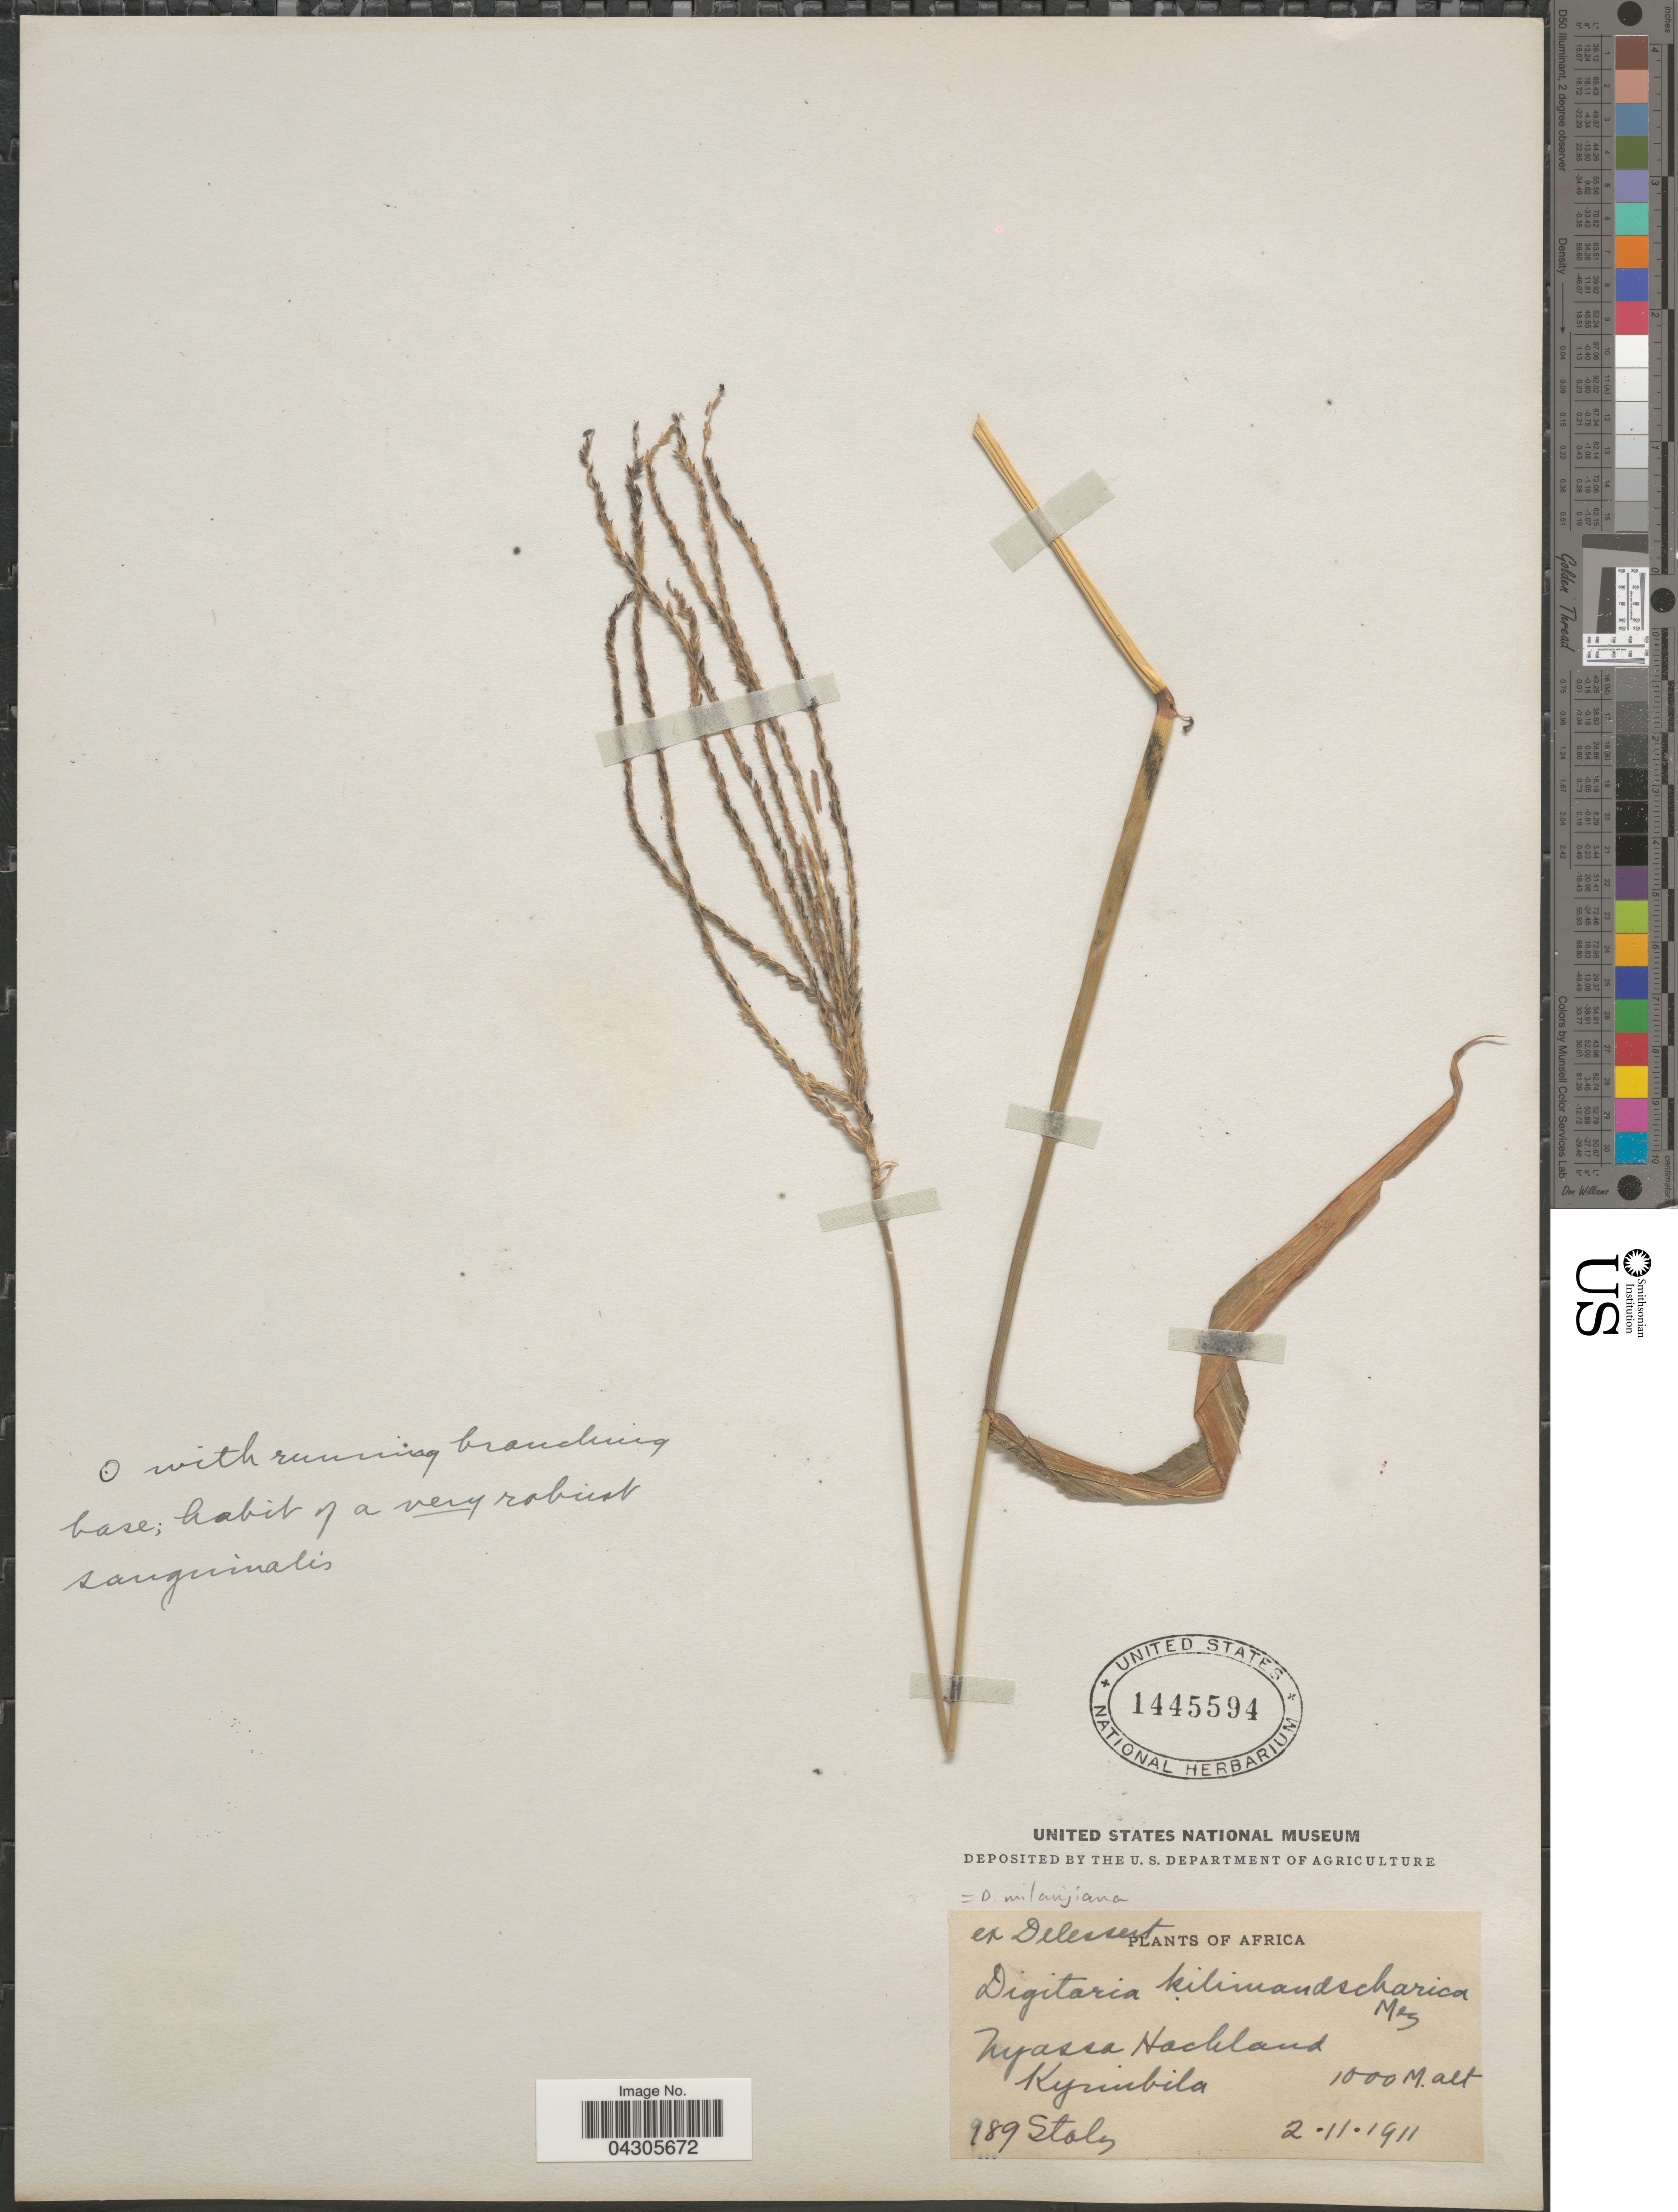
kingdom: Plantae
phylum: Tracheophyta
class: Liliopsida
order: Poales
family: Poaceae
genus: Digitaria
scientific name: Digitaria milanjiana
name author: (Rendle) Stapf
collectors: Stolz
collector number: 989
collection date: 1911-11-02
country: Tanzania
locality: Nyassa Hochland. Kyimbila.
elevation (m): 1000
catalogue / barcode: US 1445594